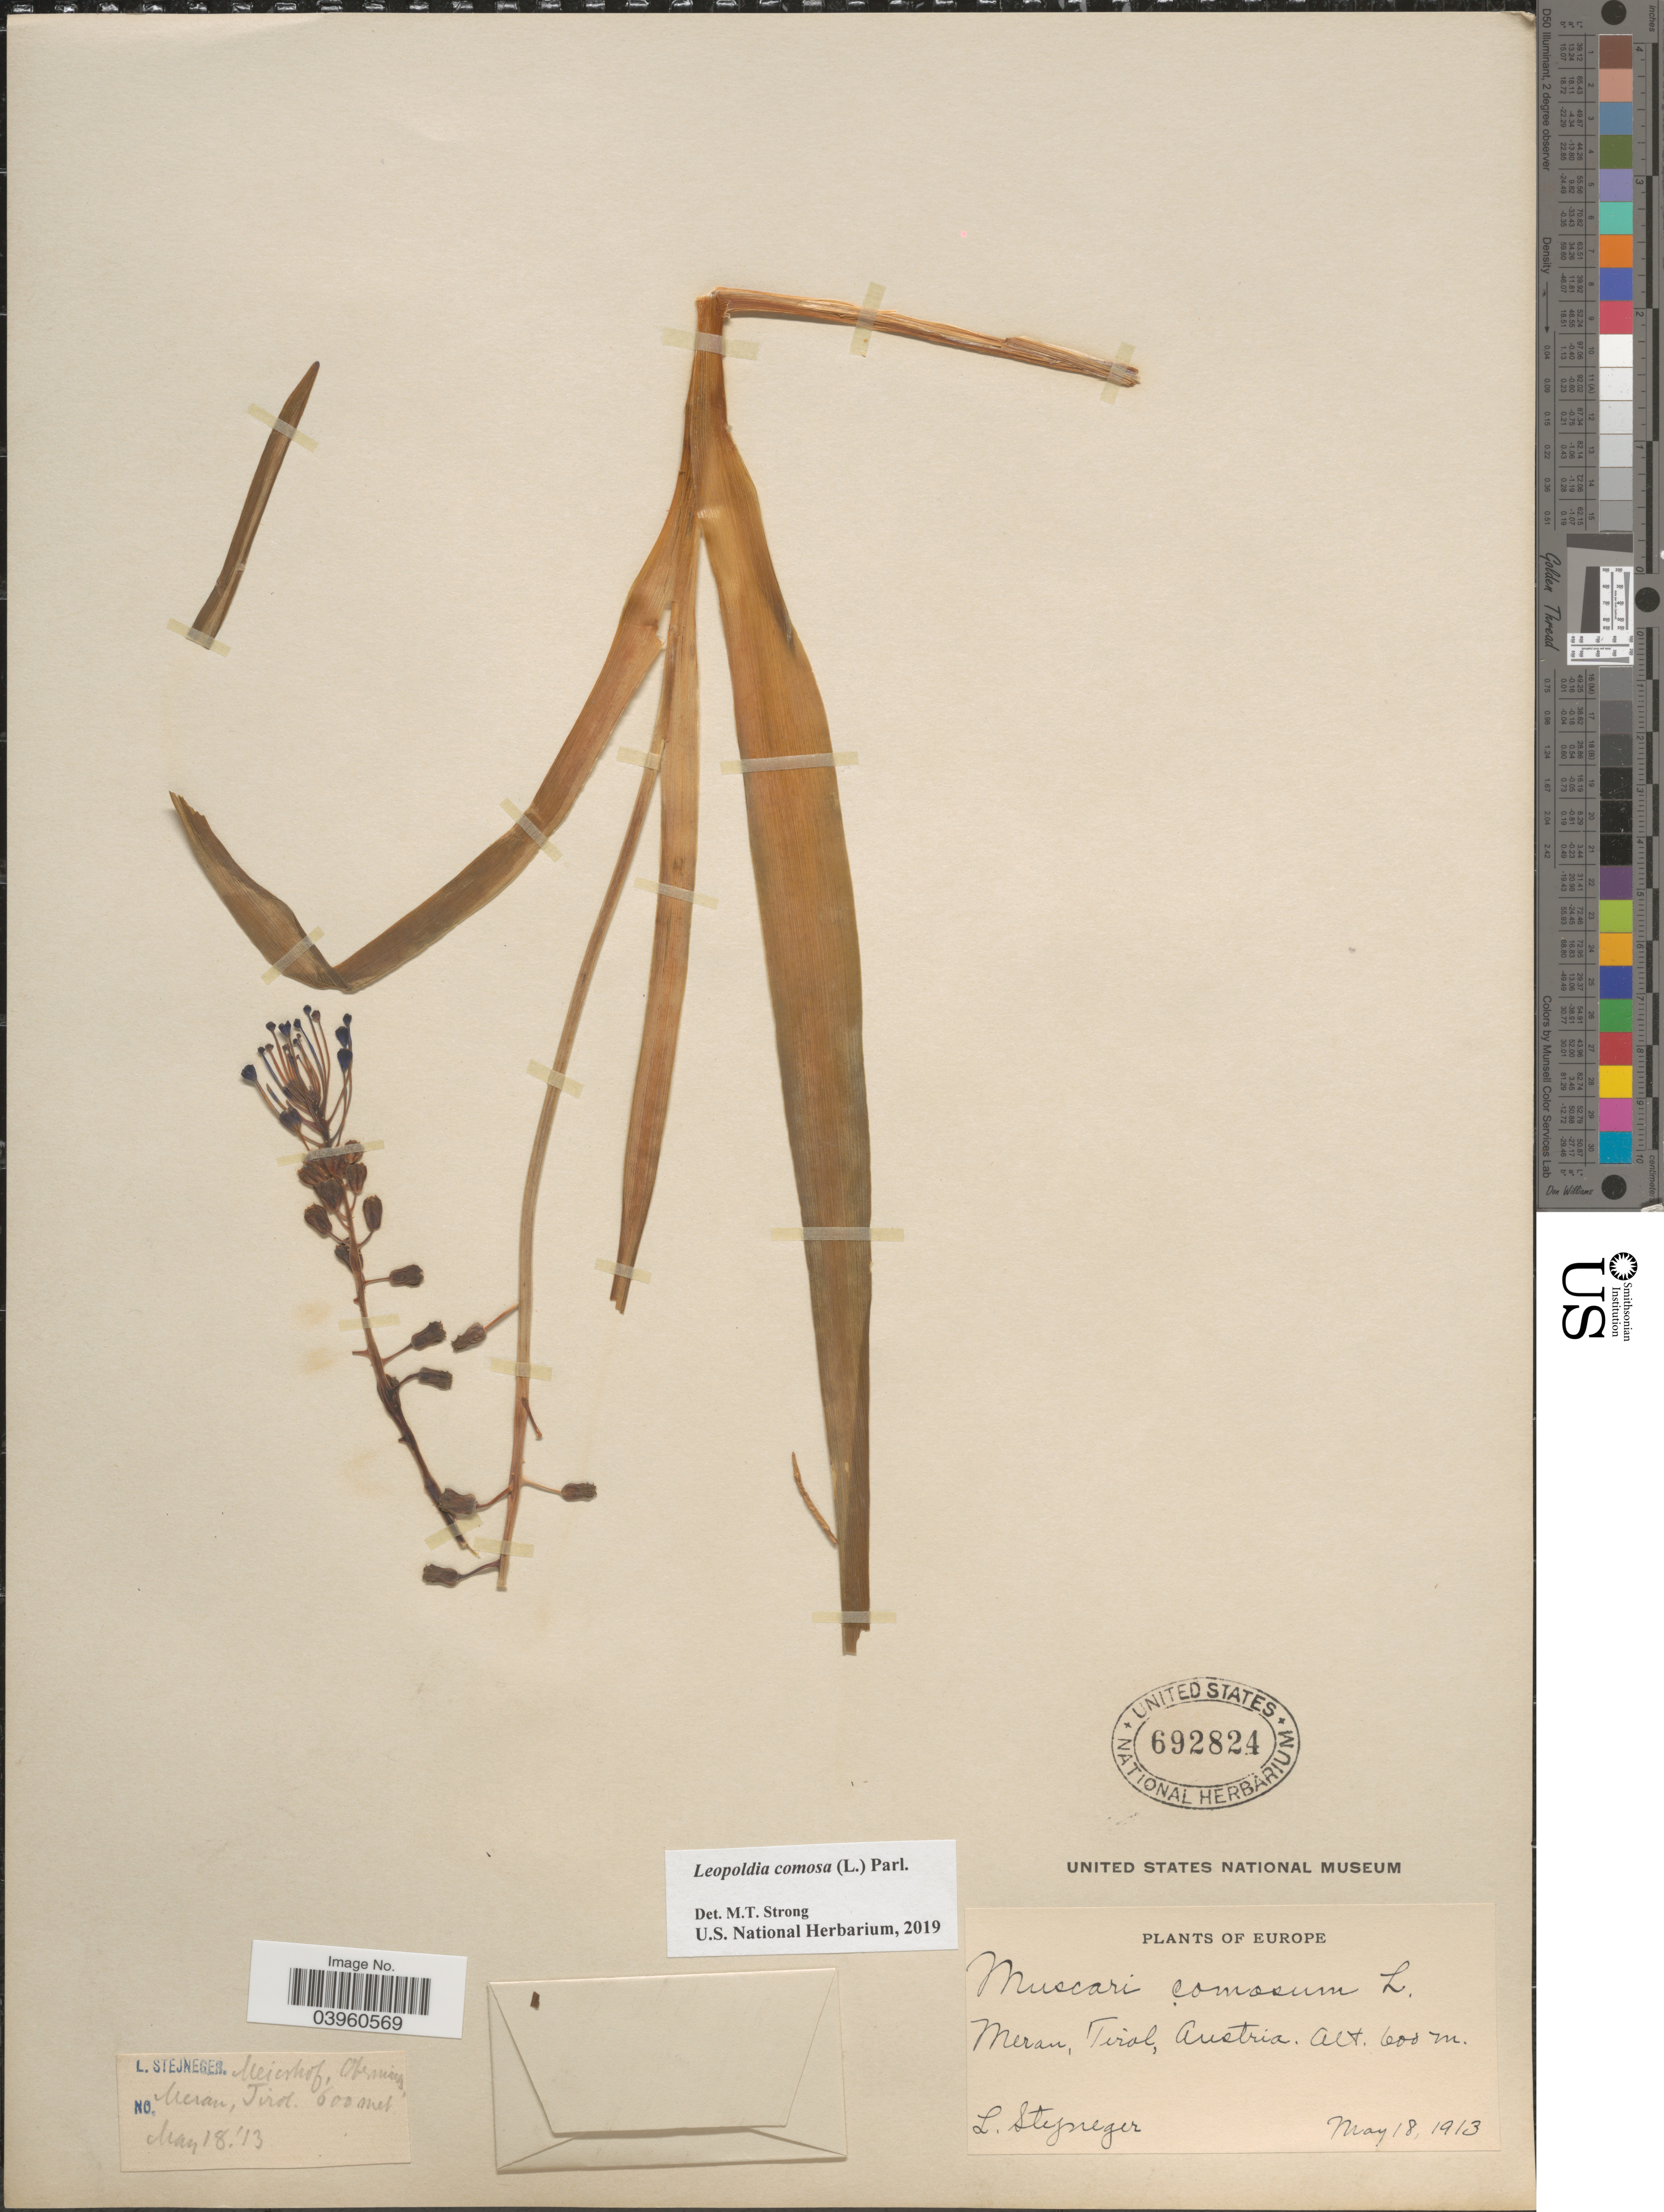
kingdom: Plantae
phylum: Tracheophyta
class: Liliopsida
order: Asparagales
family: Asparagaceae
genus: Leopoldia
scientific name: Leopoldia comosa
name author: (L.) Parl.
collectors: L. Stejneger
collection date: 1913-05-18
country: Austria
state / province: Tirol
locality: Meiershof, Meran.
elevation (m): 600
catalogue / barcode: US 692824